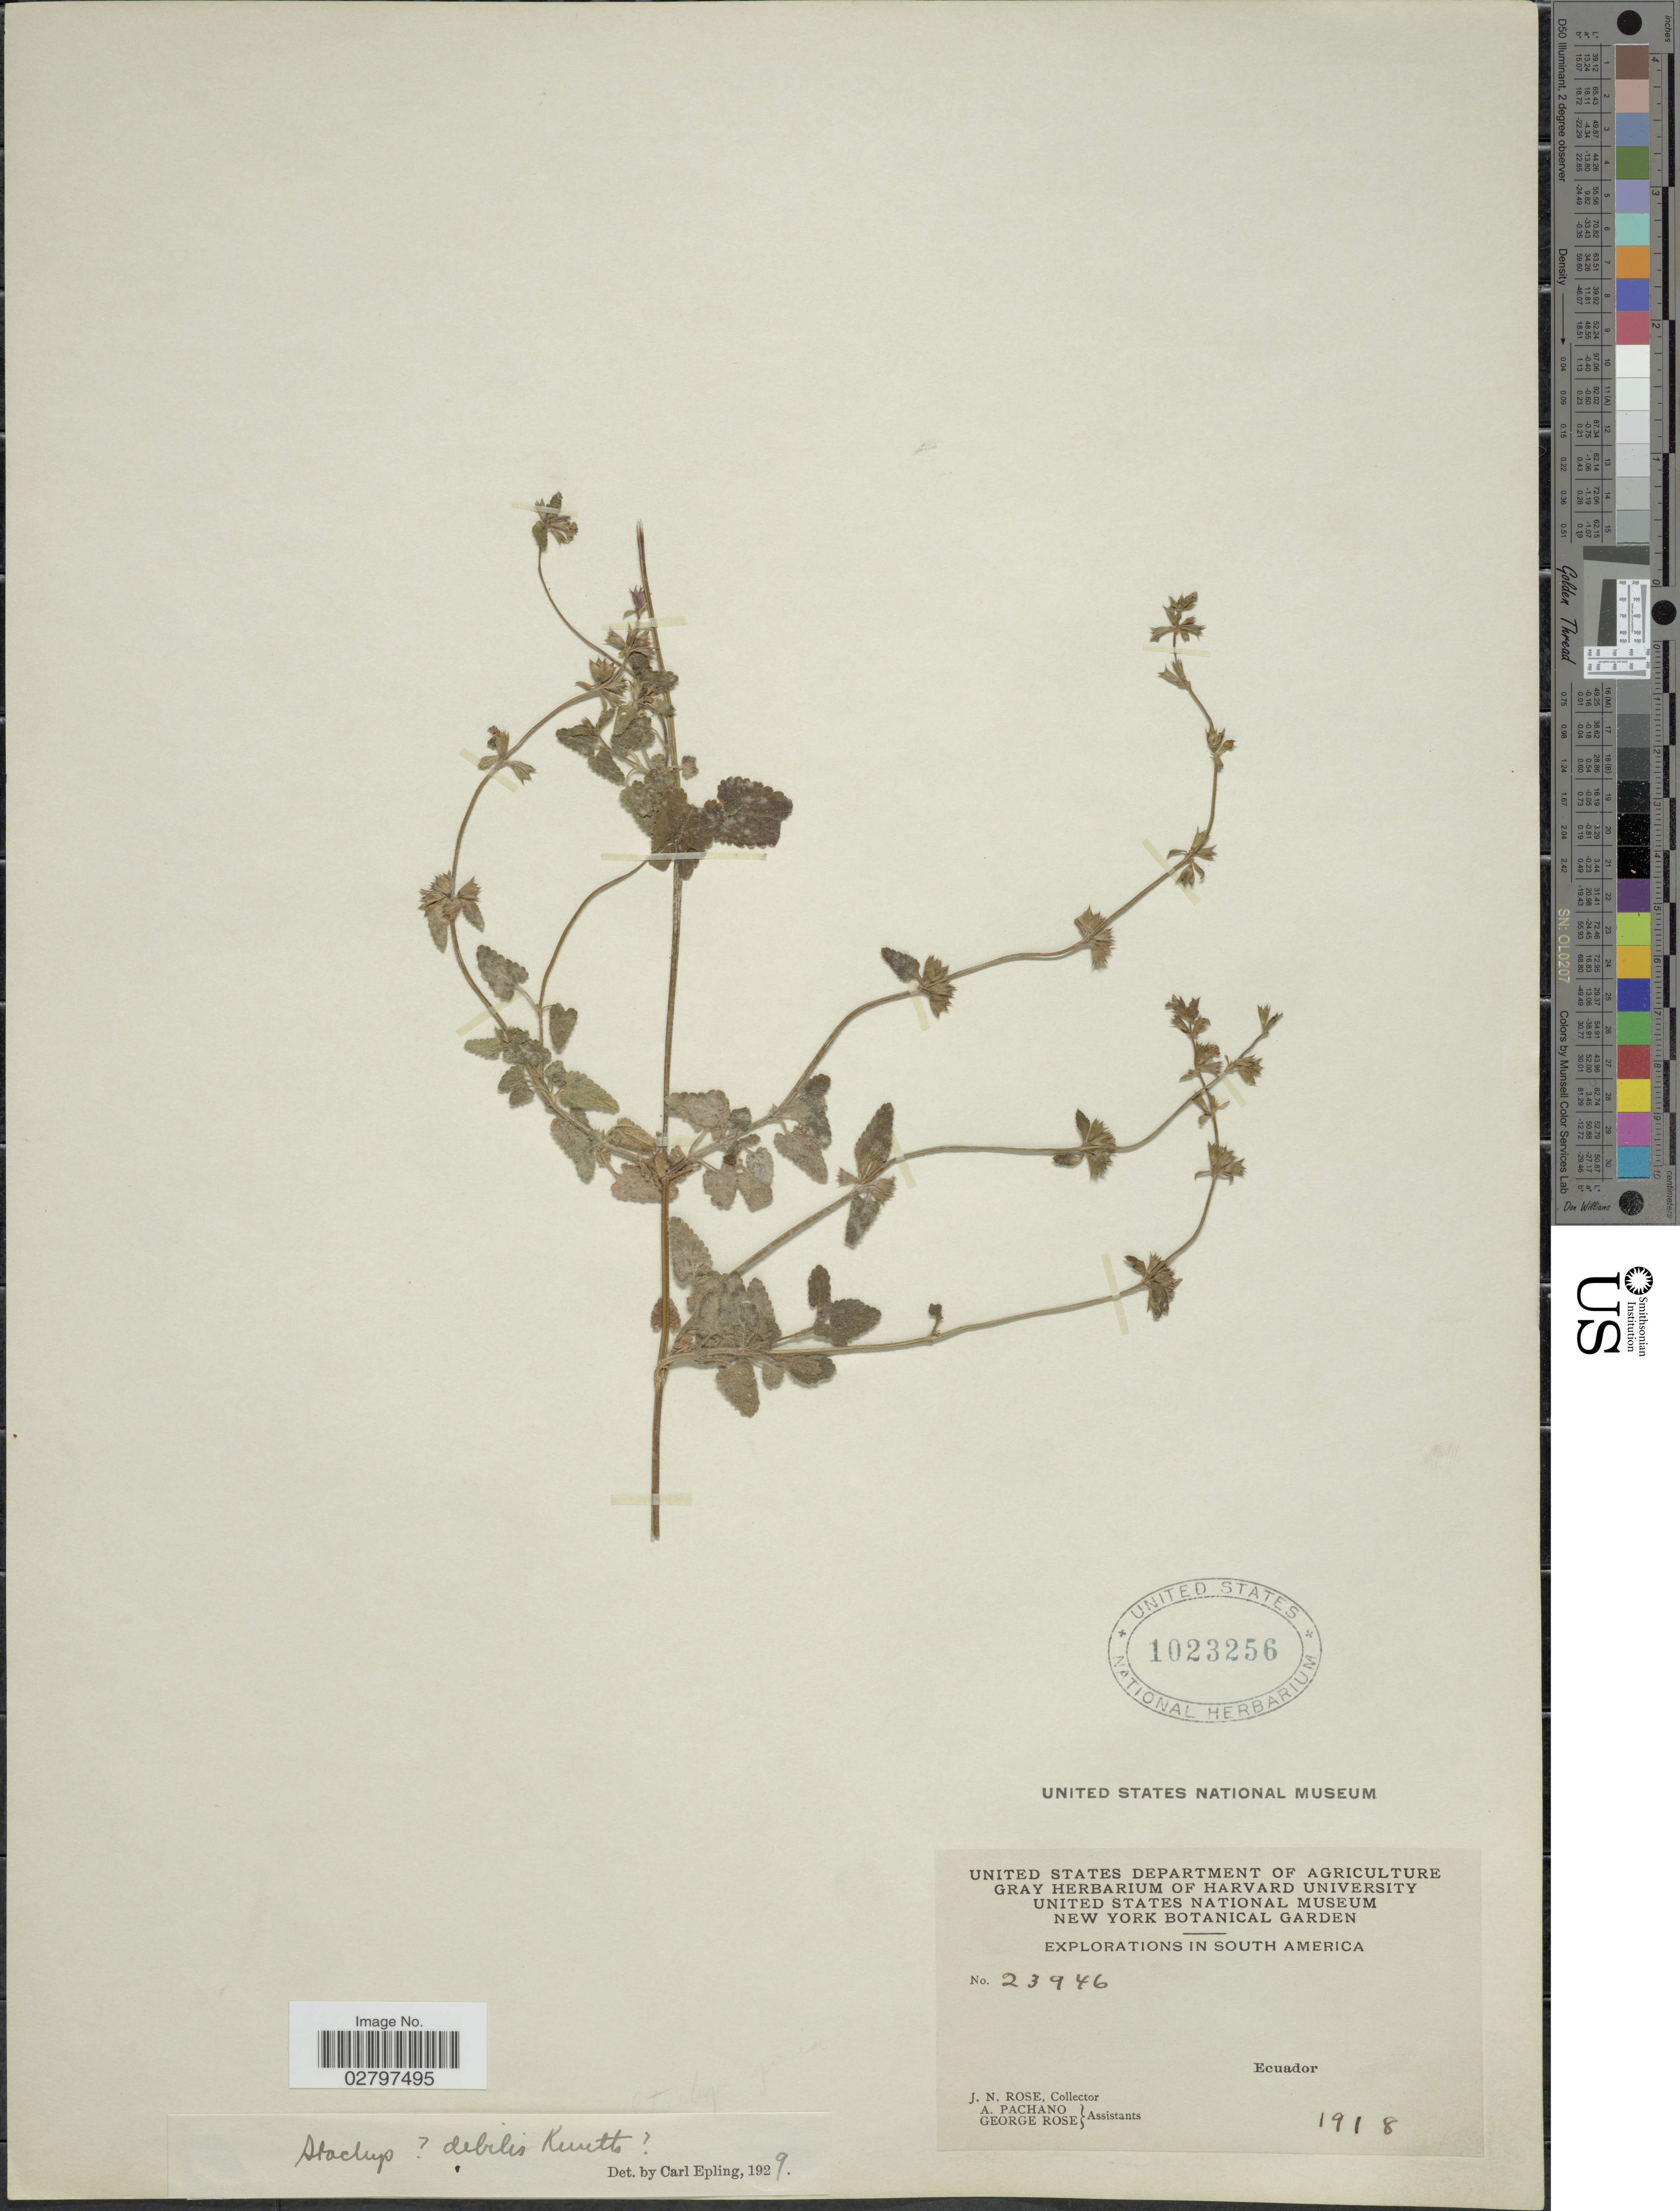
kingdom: Plantae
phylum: Tracheophyta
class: Magnoliopsida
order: Lamiales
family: Lamiaceae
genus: Stachys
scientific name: Stachys debilis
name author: Kunth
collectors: J. N. Rose, A. Pachano & G. Rose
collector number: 23946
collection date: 1918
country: Ecuador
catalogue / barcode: US 1023256